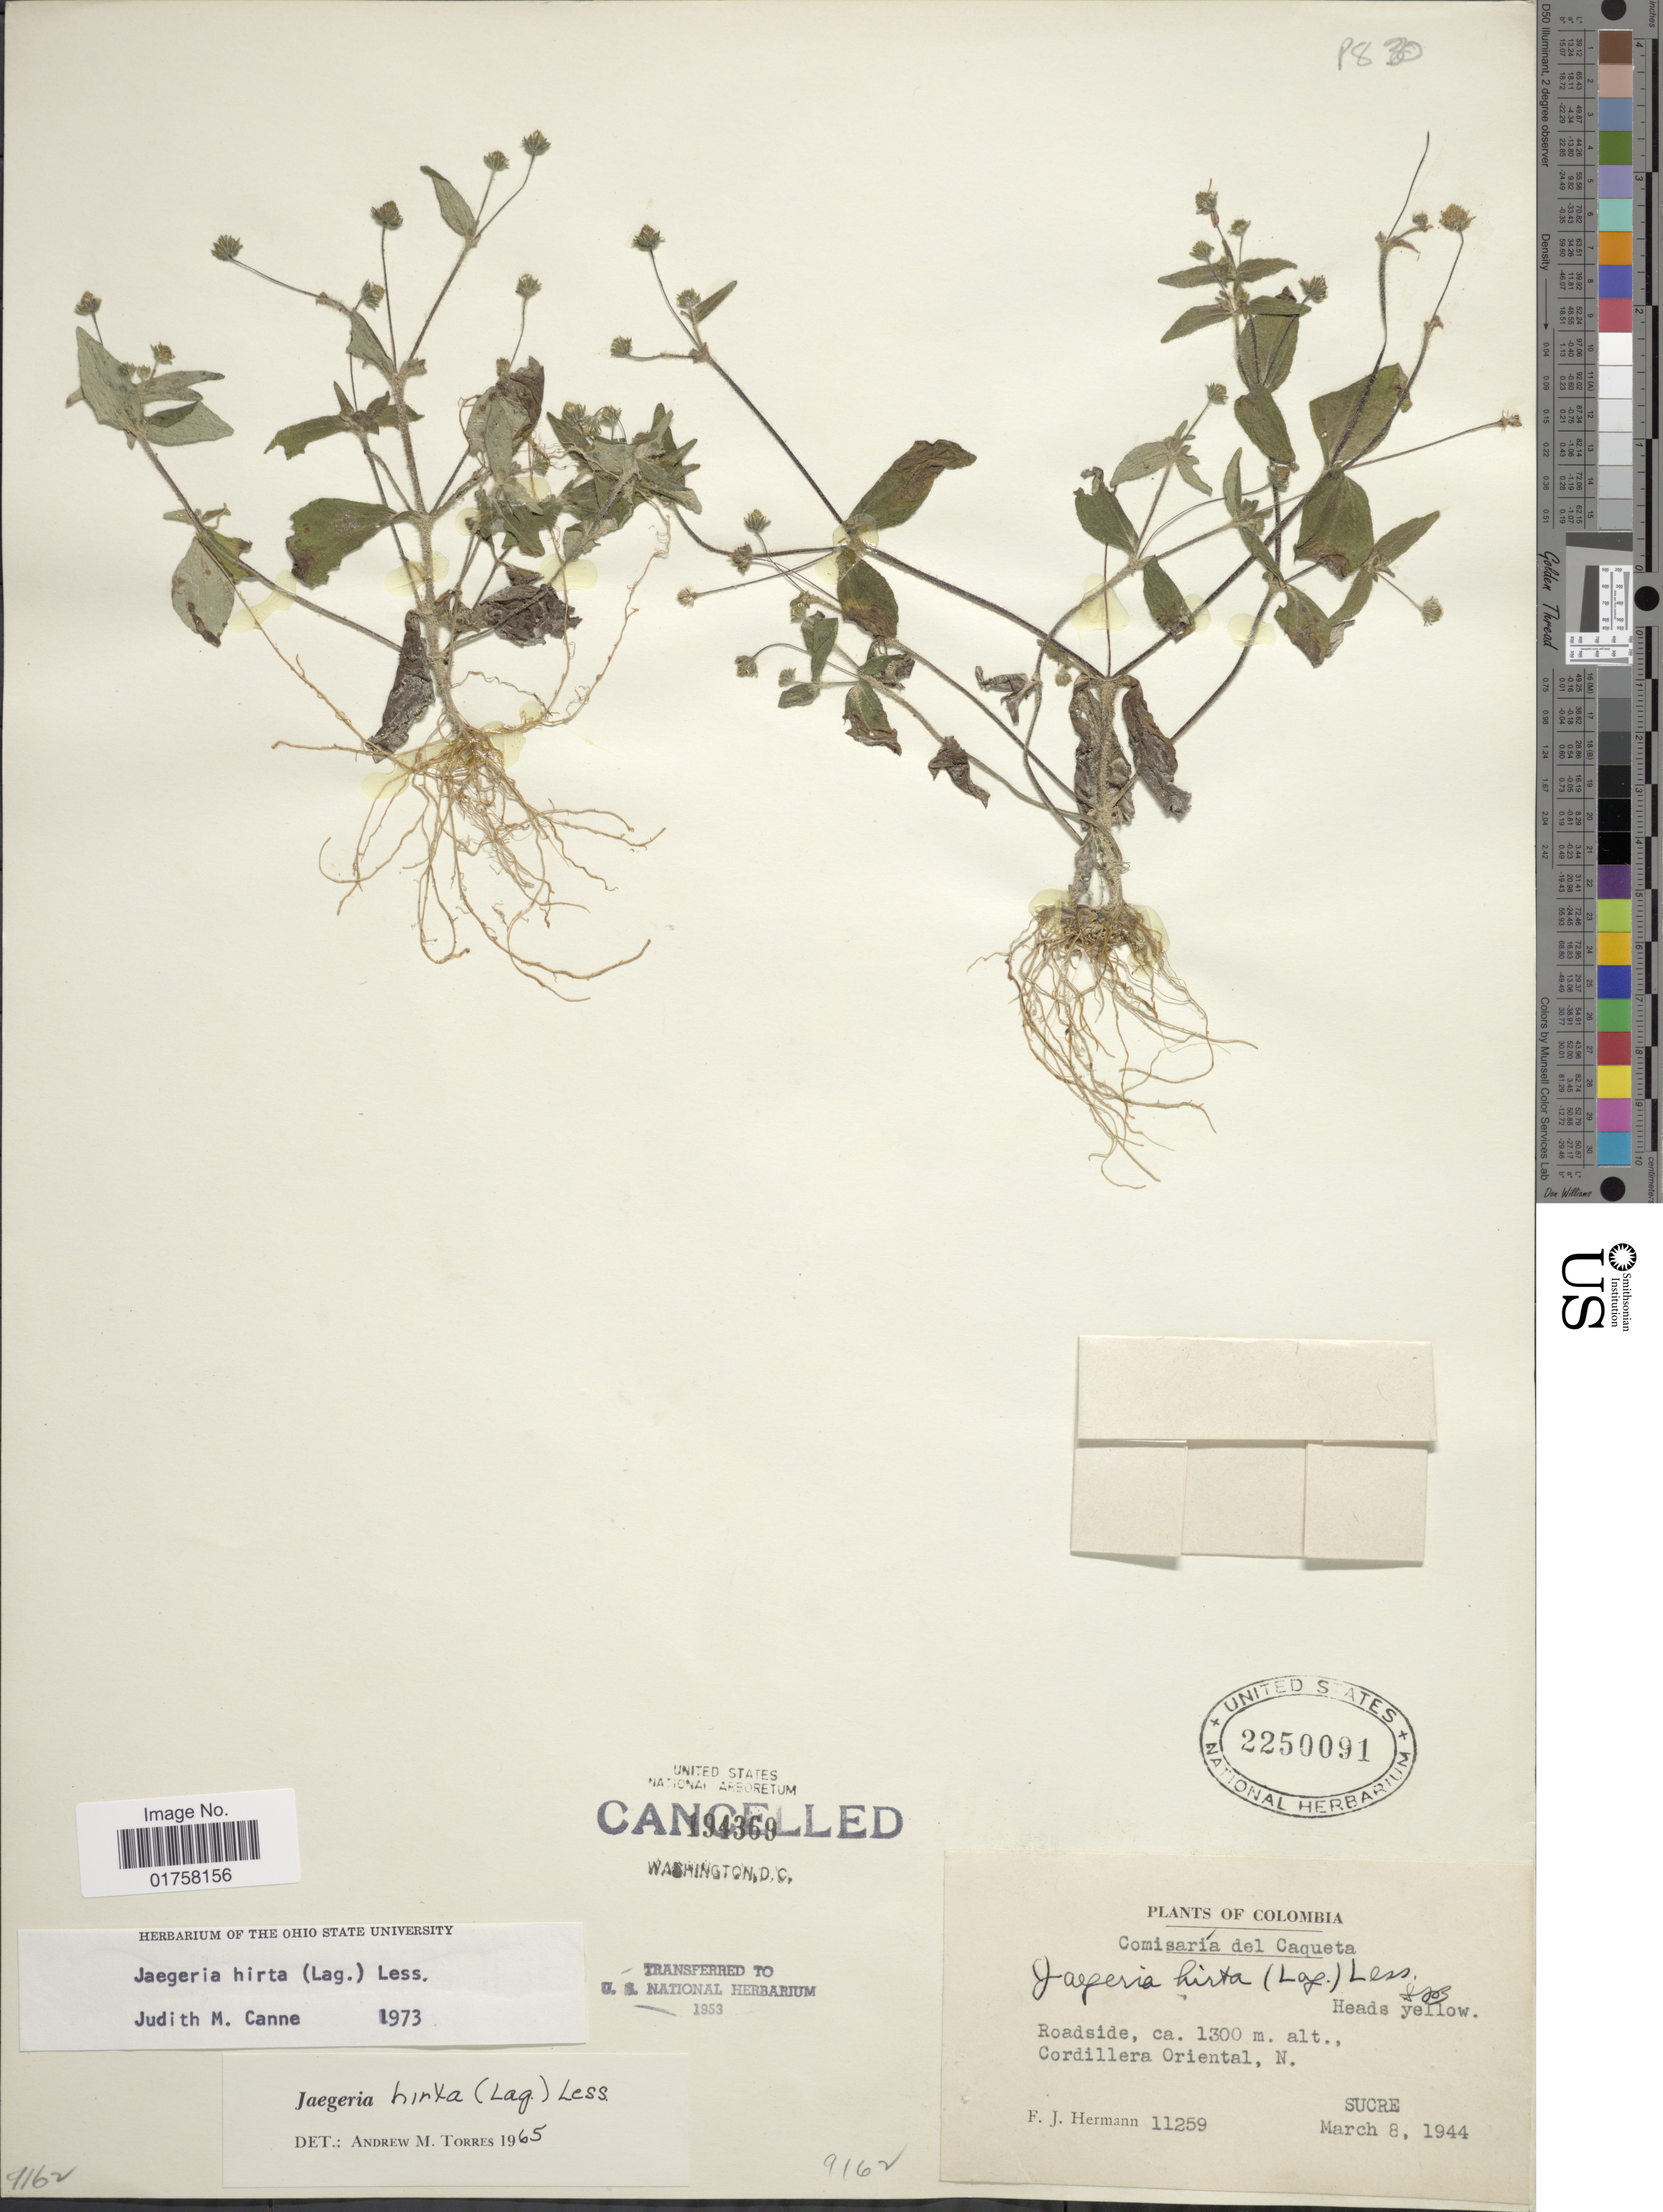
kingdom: Plantae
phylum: Tracheophyta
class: Magnoliopsida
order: Asterales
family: Asteraceae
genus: Jaegeria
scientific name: Jaegeria hirta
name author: (Lag.) Less.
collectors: F. J. Hermann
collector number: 11259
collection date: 1944-03-08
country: Colombia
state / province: Sucre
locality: Comisaía del Caqueta, Roadside, Cordillera Oriental, N.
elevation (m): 1300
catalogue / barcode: US 2250091